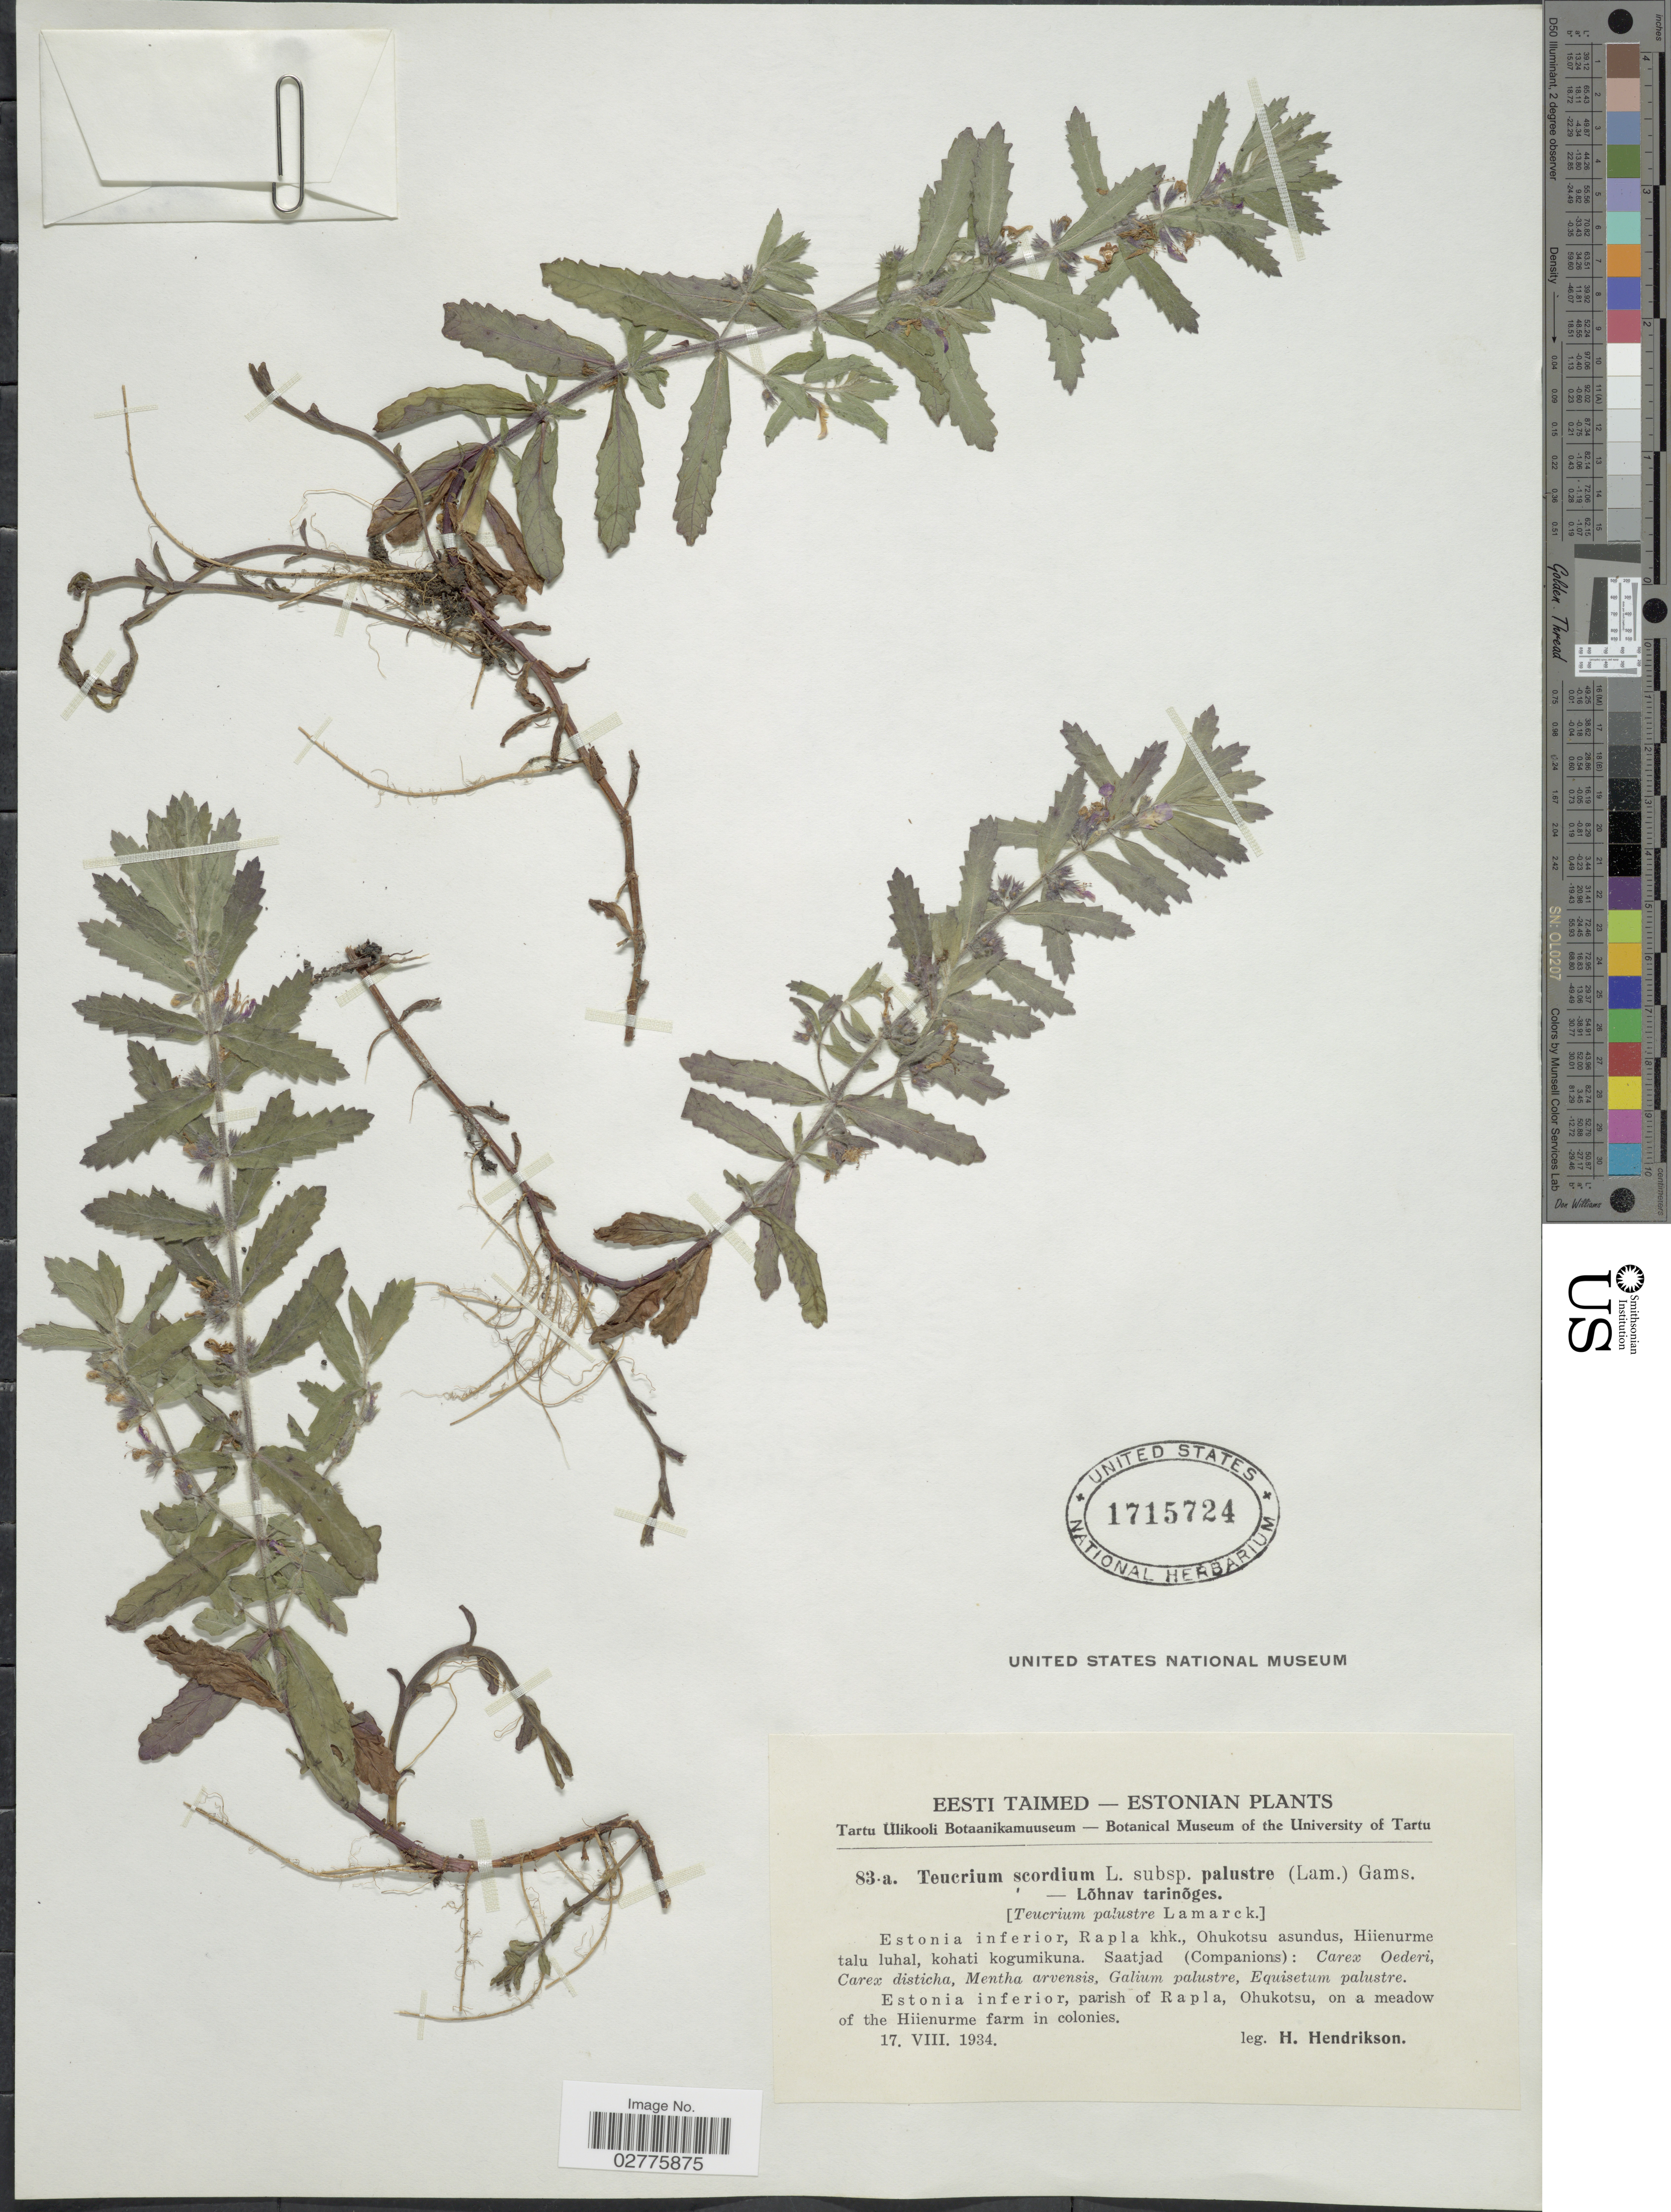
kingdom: Plantae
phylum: Tracheophyta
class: Magnoliopsida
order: Lamiales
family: Lamiaceae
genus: Teucrium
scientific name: Teucrium scordium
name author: L.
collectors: H. Hendrikson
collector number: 83-a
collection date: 1934-08-17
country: Estonia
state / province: Raplamaa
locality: Estonia inferior, parish of Rapla, Ohukotsu, on a meadow on the Hiienurme farm in colonies.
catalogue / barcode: US 1715724